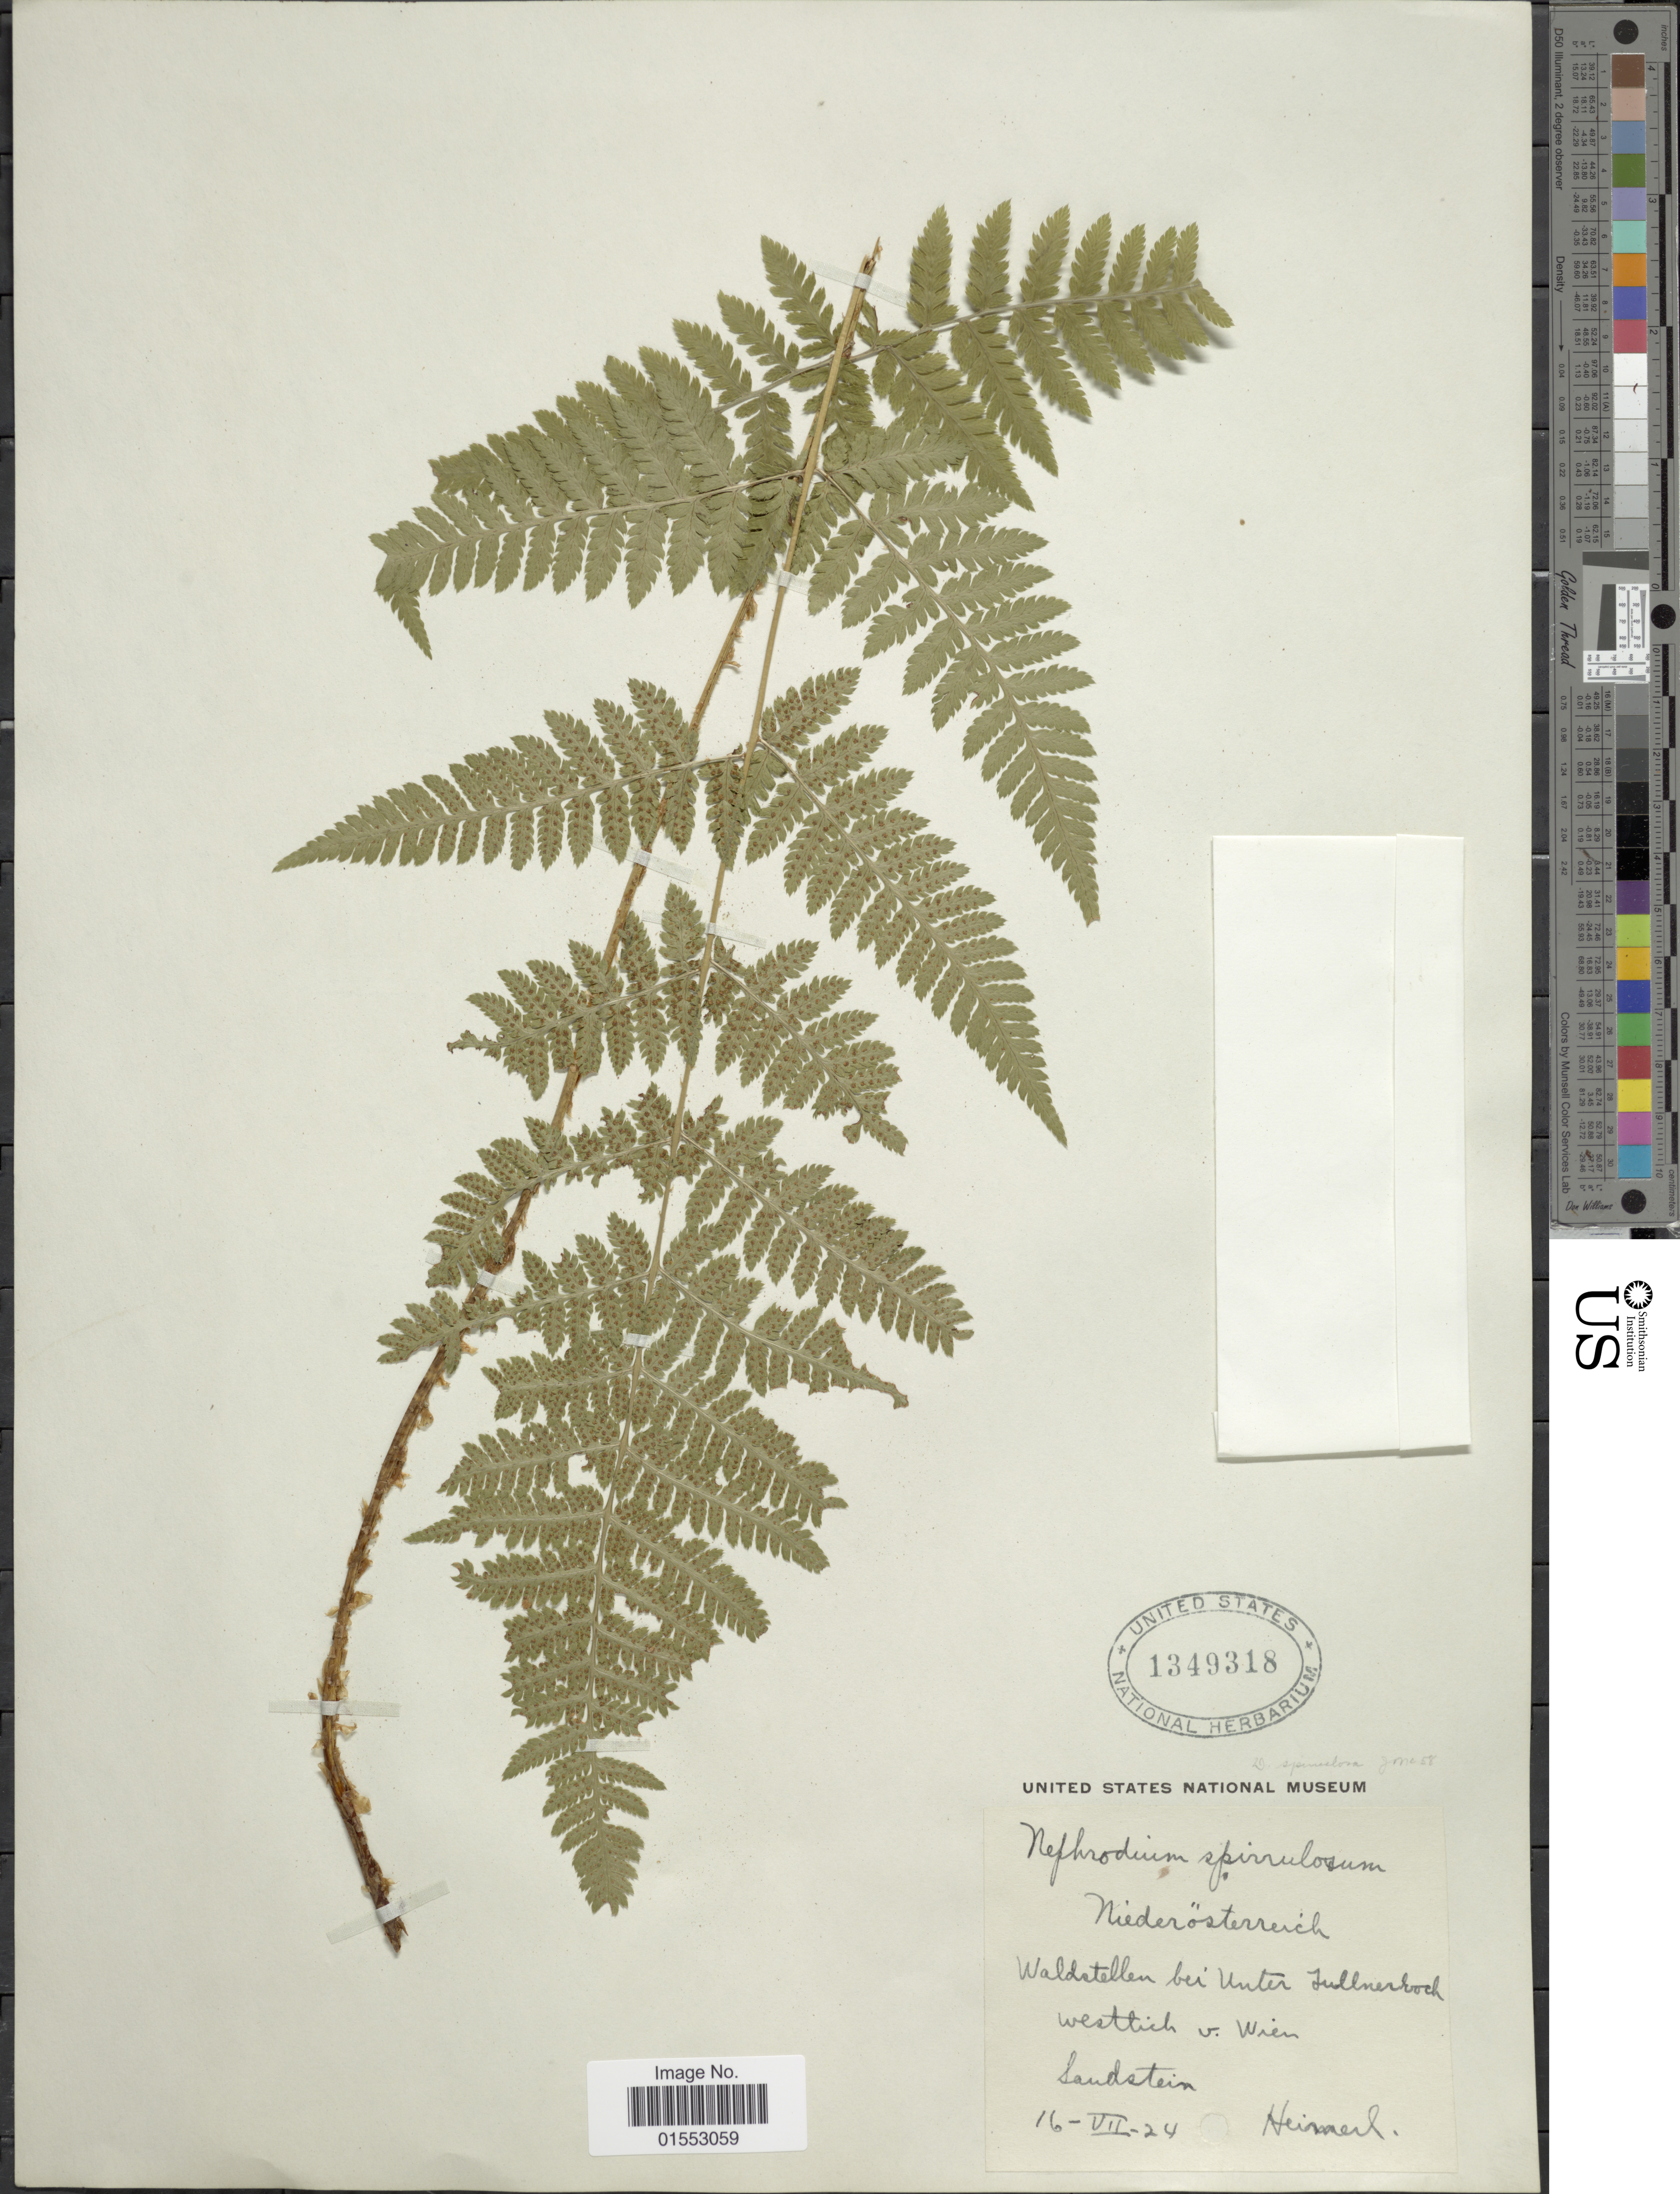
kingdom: Plantae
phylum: Tracheophyta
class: Polypodiopsida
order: Polypodiales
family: Dryopteridaceae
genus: Dryopteris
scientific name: Dryopteris carthusiana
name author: (Villars) H.P. Fuchs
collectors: A. Heimerl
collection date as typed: Transcribed d/m/y: 16/7/24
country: Austria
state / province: Niederosterreich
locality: Niederosterrecih, Waldstellen bei Unter Zullenboch wesrlichw. wien [interpreted]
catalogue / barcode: US 1349318